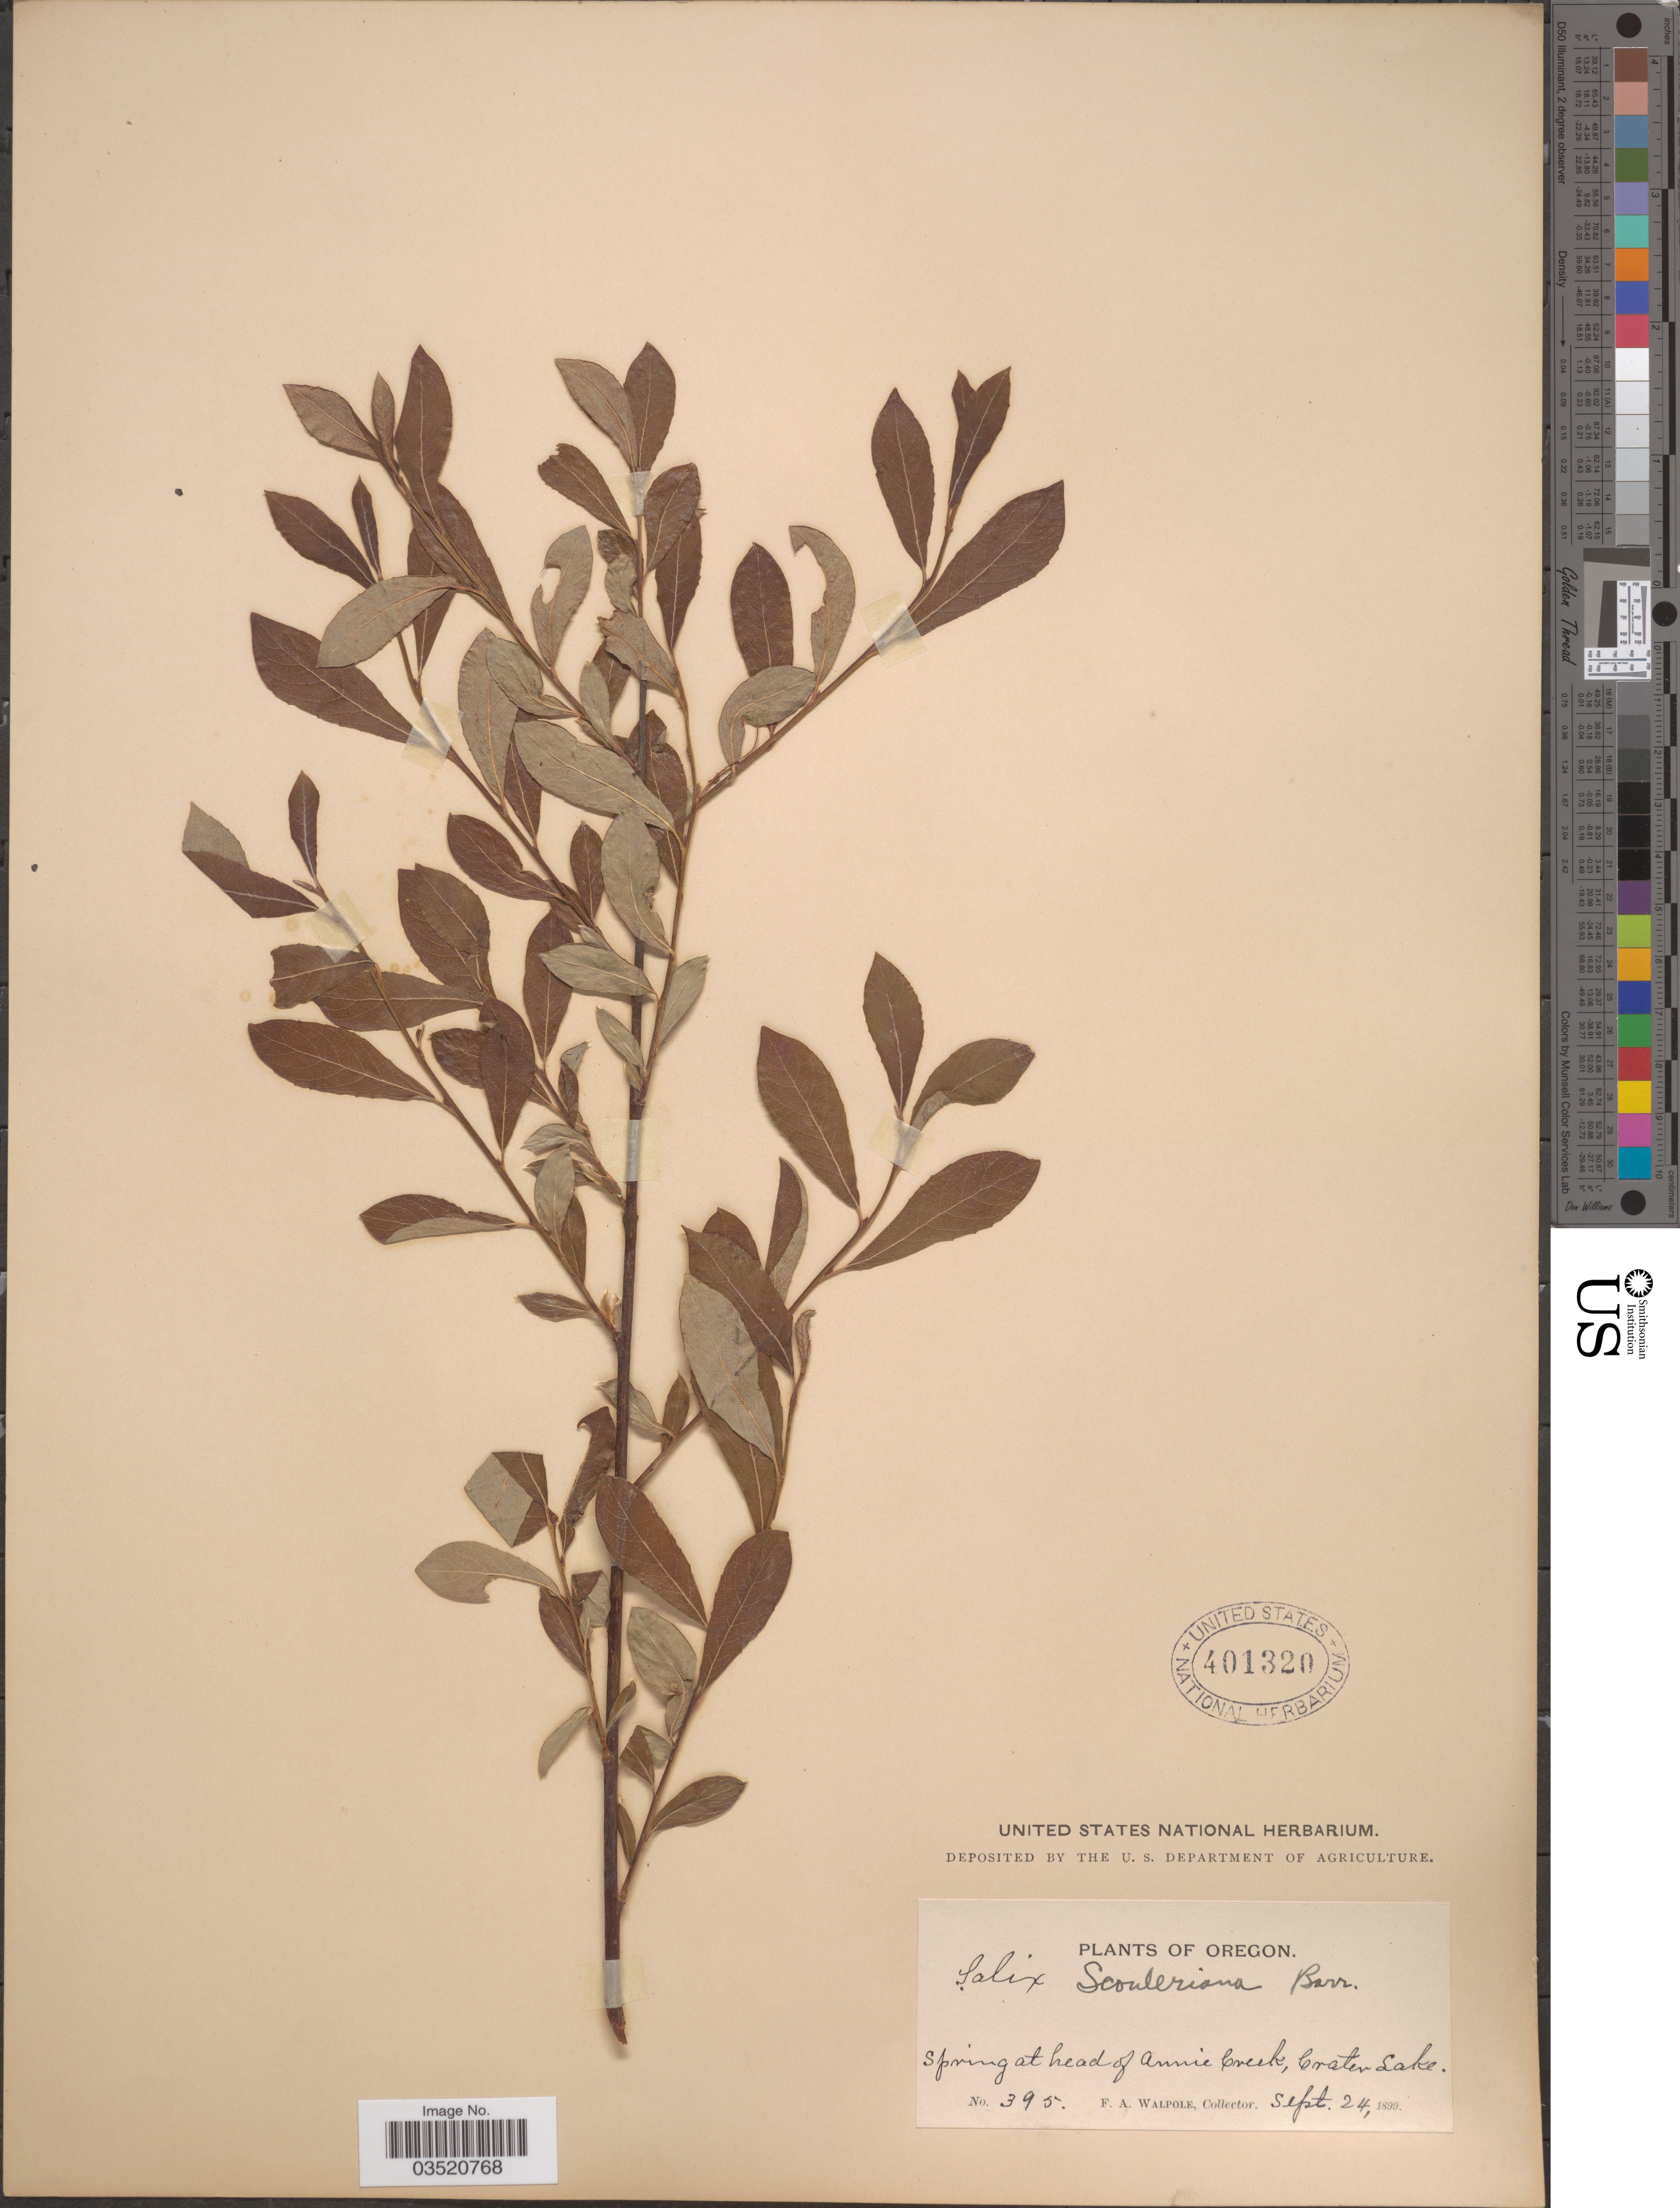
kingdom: Plantae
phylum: Tracheophyta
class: Magnoliopsida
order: Malpighiales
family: Salicaceae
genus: Salix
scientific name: Salix scouleriana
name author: Barratt ex Hook.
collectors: F. Walpole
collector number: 395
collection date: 1899-09-24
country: United States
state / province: Oregon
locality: Spring at head of Annie Creek, Crater Lake.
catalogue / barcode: US 401320